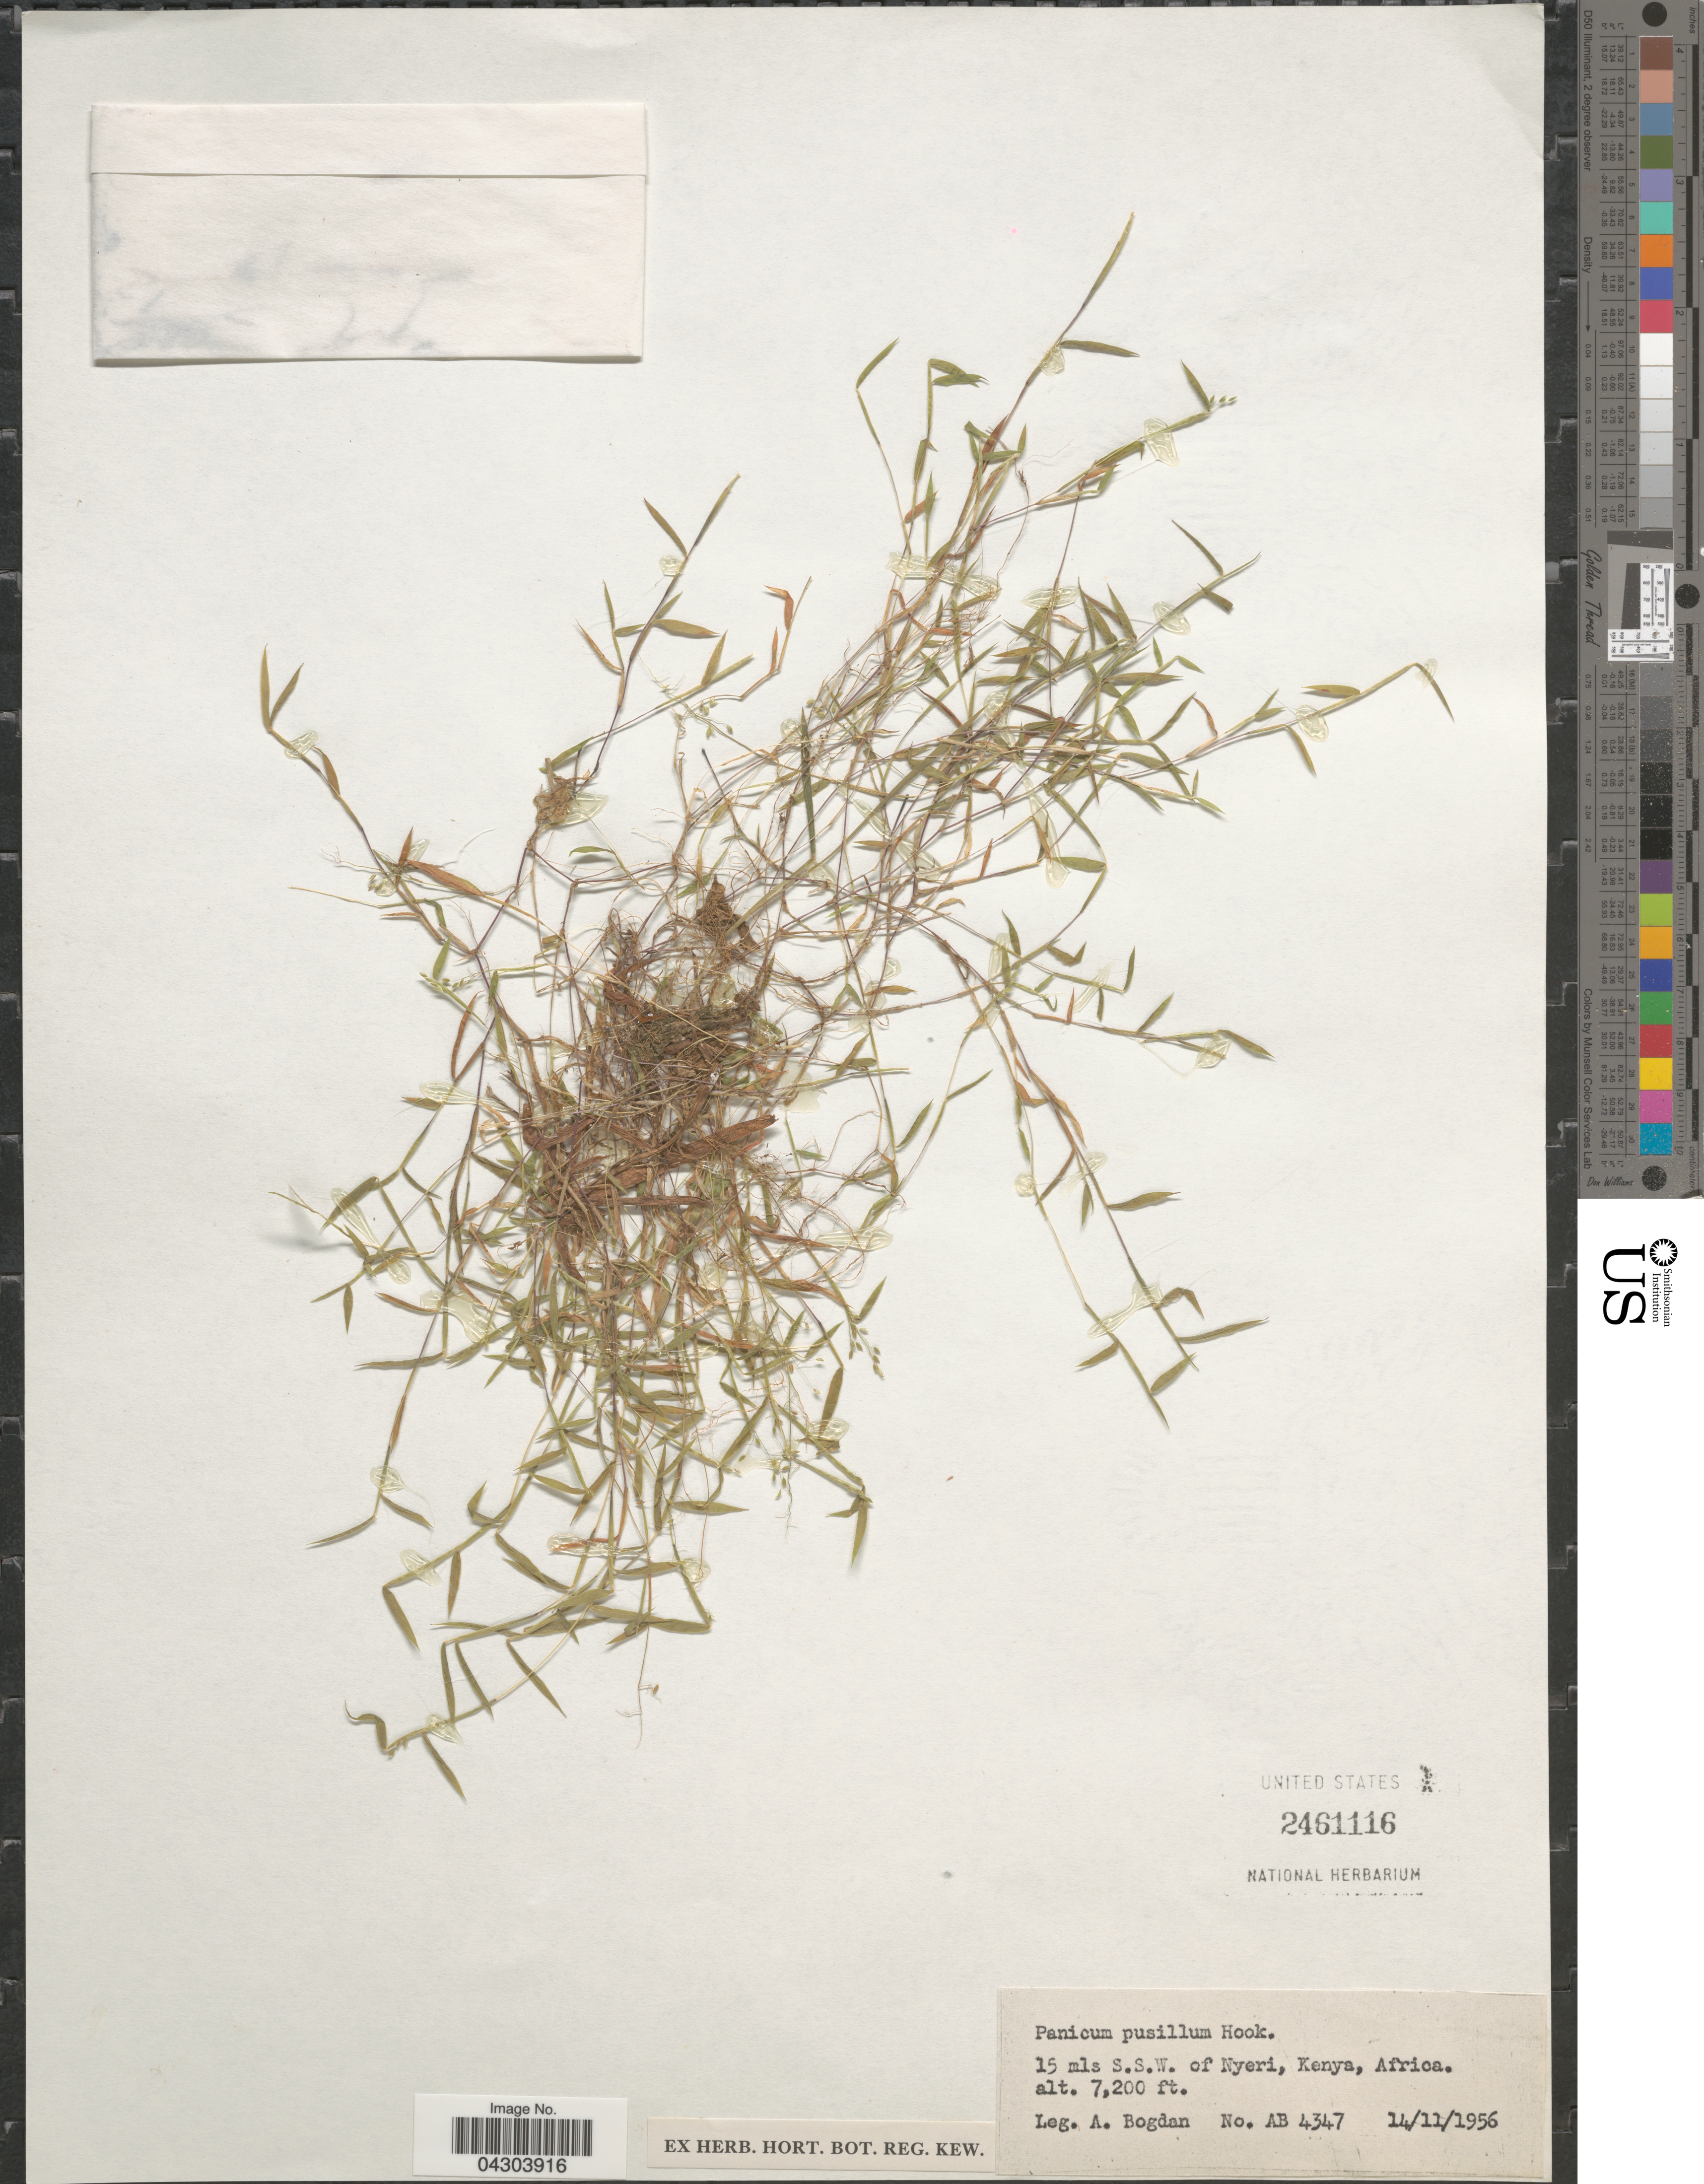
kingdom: Plantae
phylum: Tracheophyta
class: Liliopsida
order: Poales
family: Poaceae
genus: Panicum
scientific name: Panicum pusillum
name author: Hook. f.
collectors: A. Bogdan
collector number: AB 4347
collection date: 1956-11-14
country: Kenya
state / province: Nyeri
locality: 15 mls S.S.W. of Nyeri.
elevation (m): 2195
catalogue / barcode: US 2461116